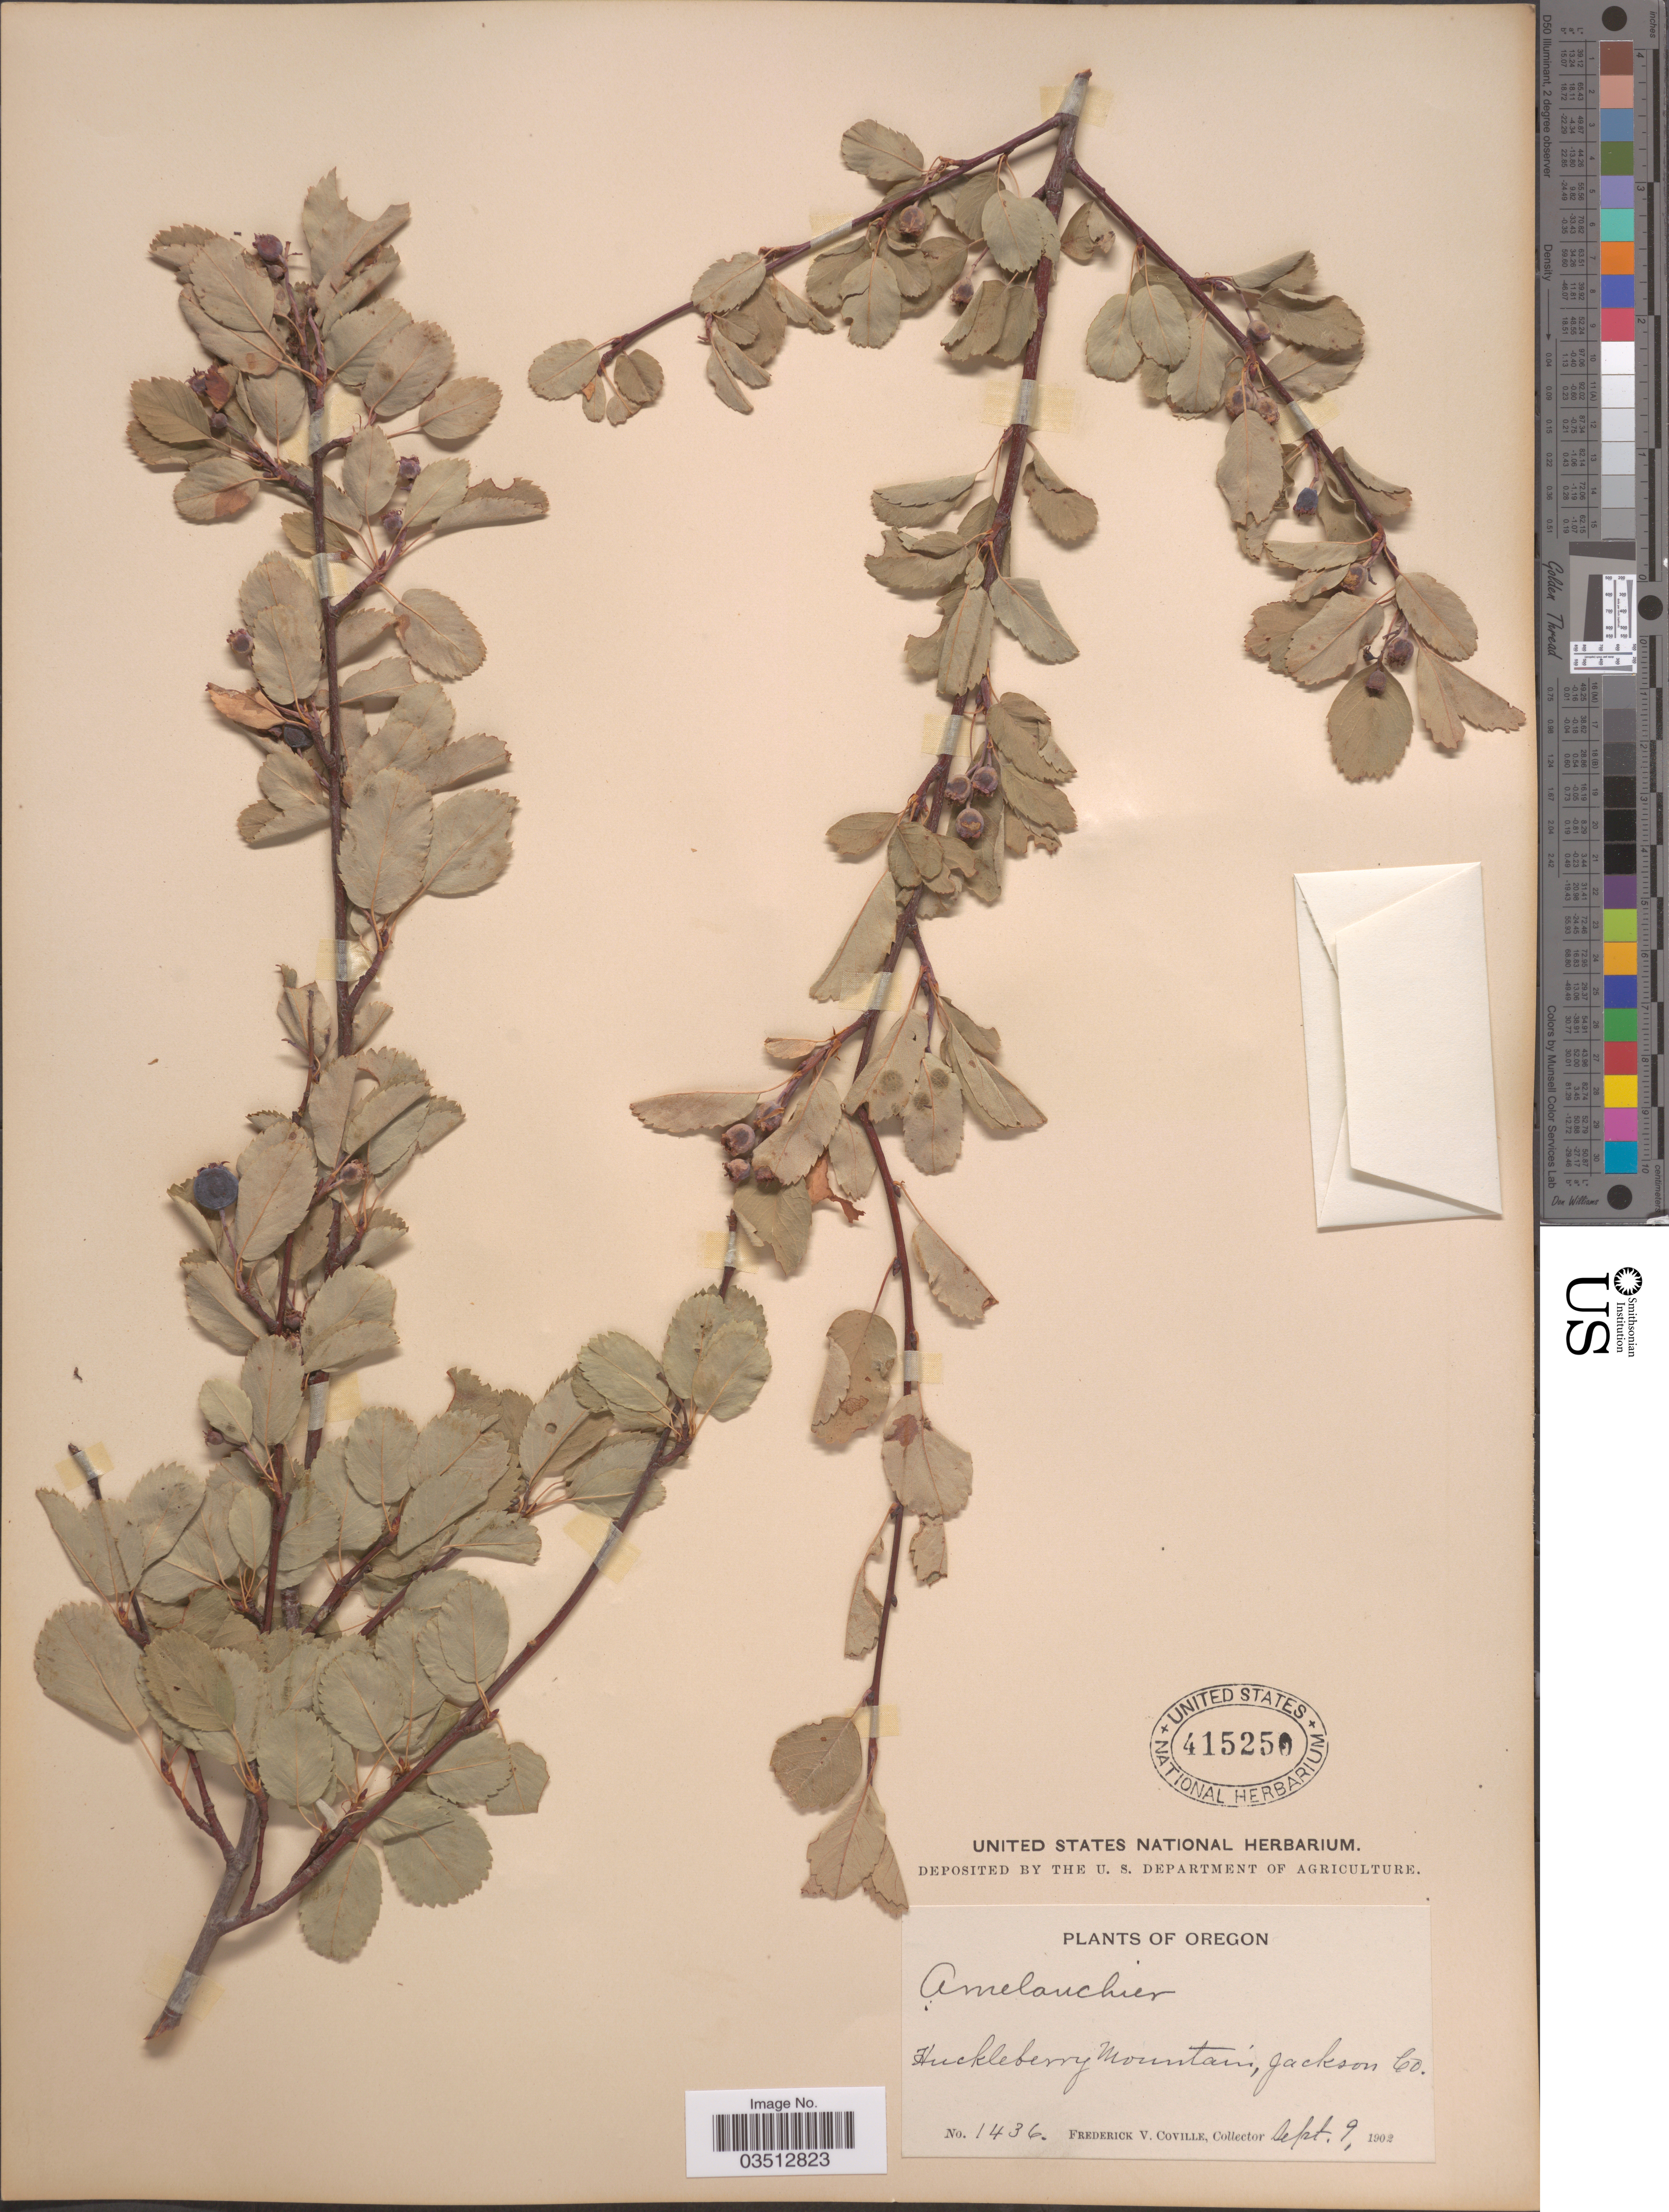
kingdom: Plantae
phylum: Tracheophyta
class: Magnoliopsida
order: Rosales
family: Rosaceae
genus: Amelanchier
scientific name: Amelanchier sp.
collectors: F. V. Coville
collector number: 1436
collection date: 1902-09-09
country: United States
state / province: Oregon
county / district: Jackson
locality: Huckleberry Mountain, Jackson Co.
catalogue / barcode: US 415250